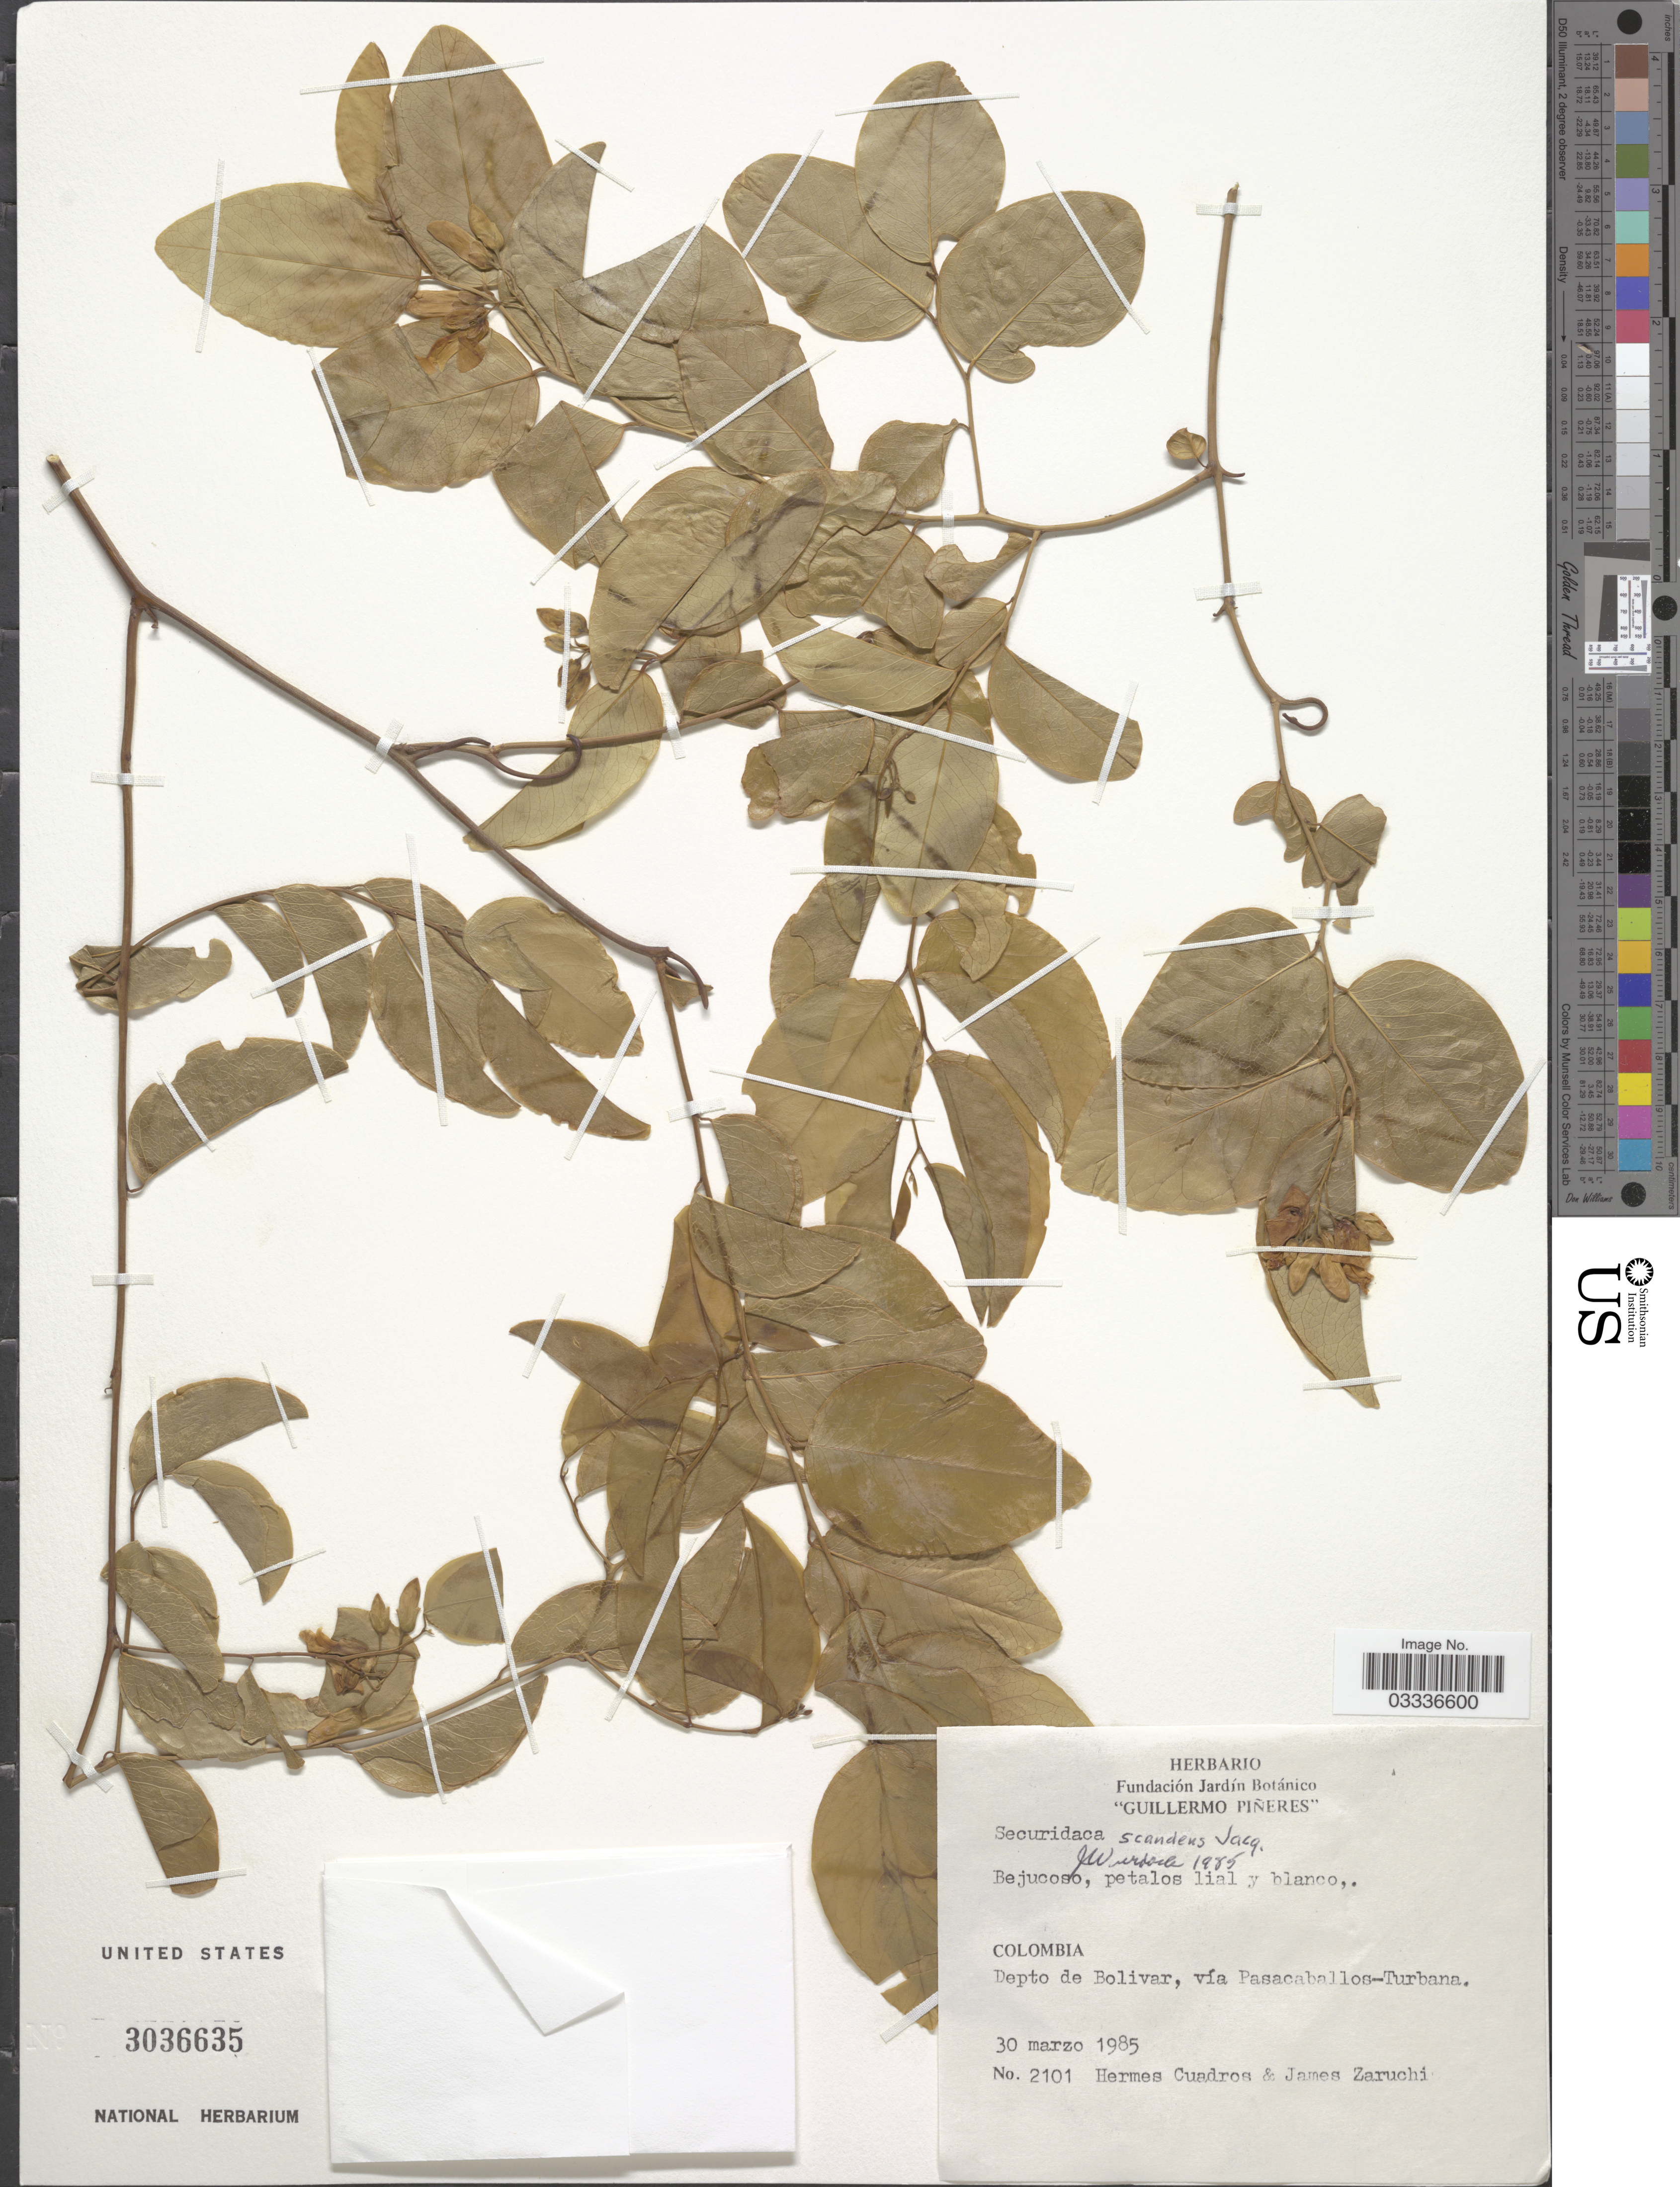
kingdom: Plantae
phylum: Tracheophyta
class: Magnoliopsida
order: Fabales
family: Polygalaceae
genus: Securidaca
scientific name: Securidaca scandens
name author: Jacq.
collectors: H. Cuadros & J. Zaruchi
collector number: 2101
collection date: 1985-03-30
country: Colombia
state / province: Bolívar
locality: Depto de Bolivar, vía Pasacaballos-Turbana.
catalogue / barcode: US 3036635